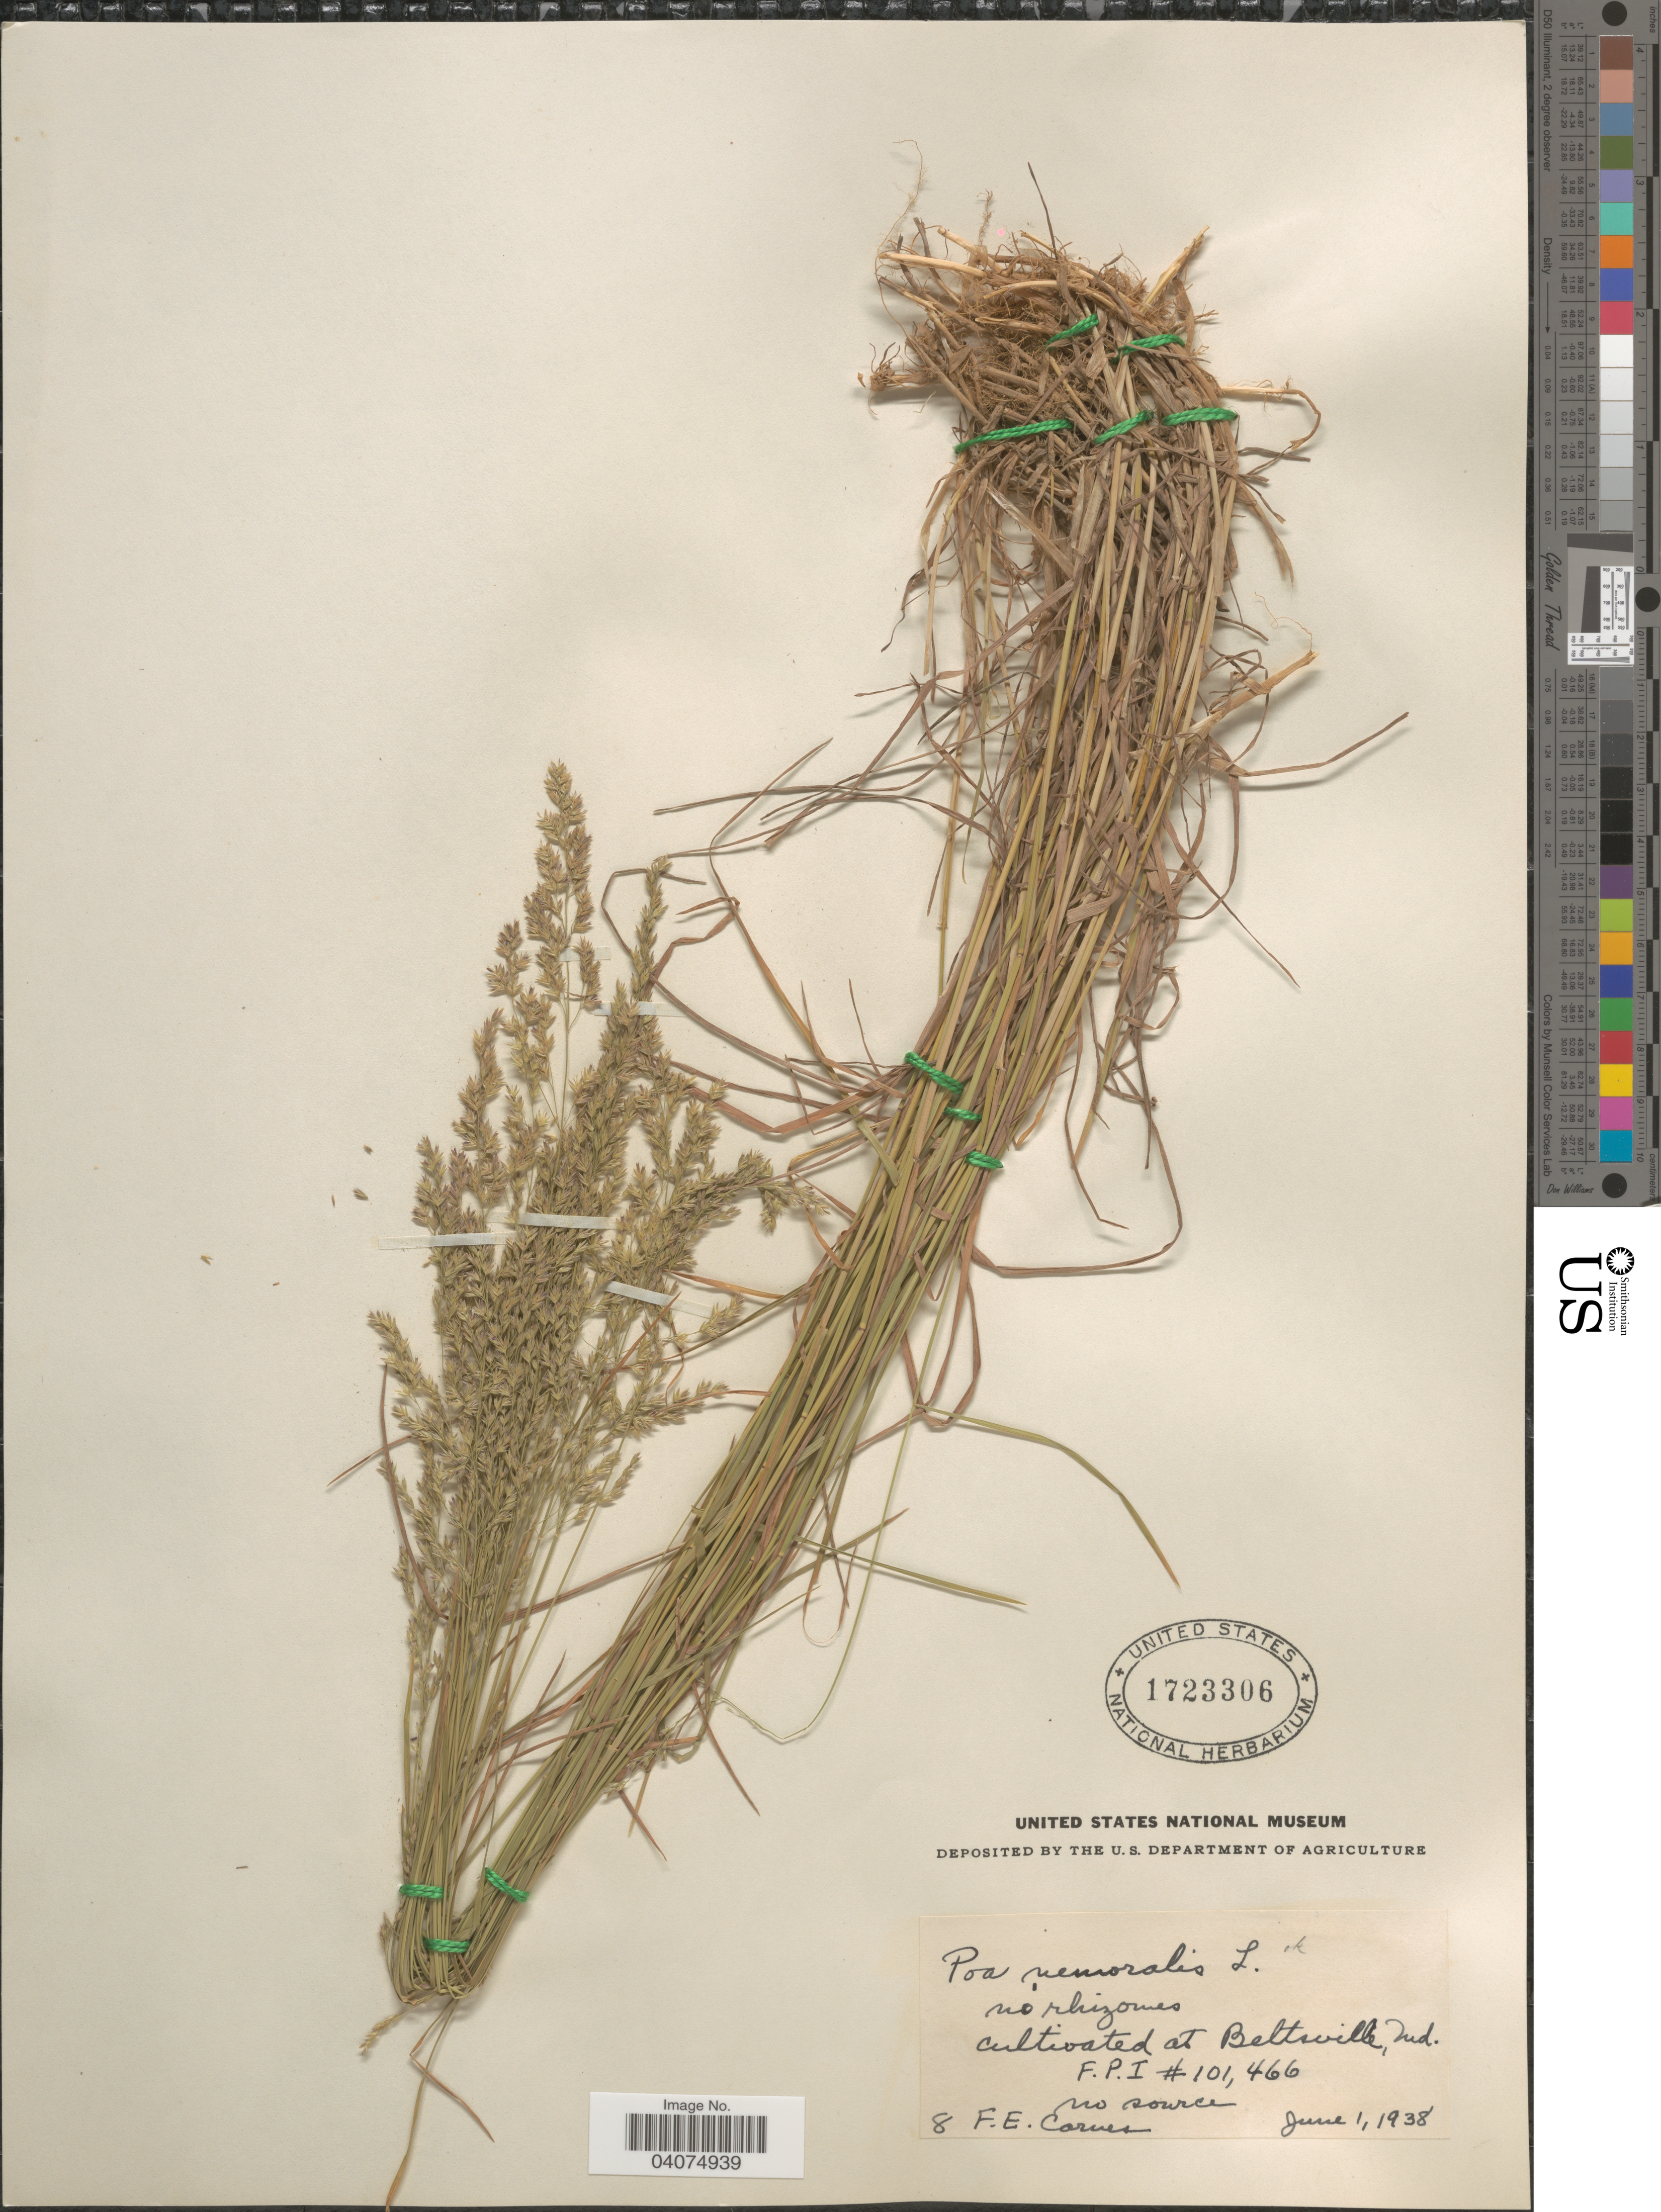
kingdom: Plantae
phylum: Tracheophyta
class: Liliopsida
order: Poales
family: Poaceae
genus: Poa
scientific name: Poa nemoralis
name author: L.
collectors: F. Carnes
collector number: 8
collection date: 1938-06-01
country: United States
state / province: Maryland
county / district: Prince George's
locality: At Beltsville F.P.I #101,466.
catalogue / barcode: US 1723306